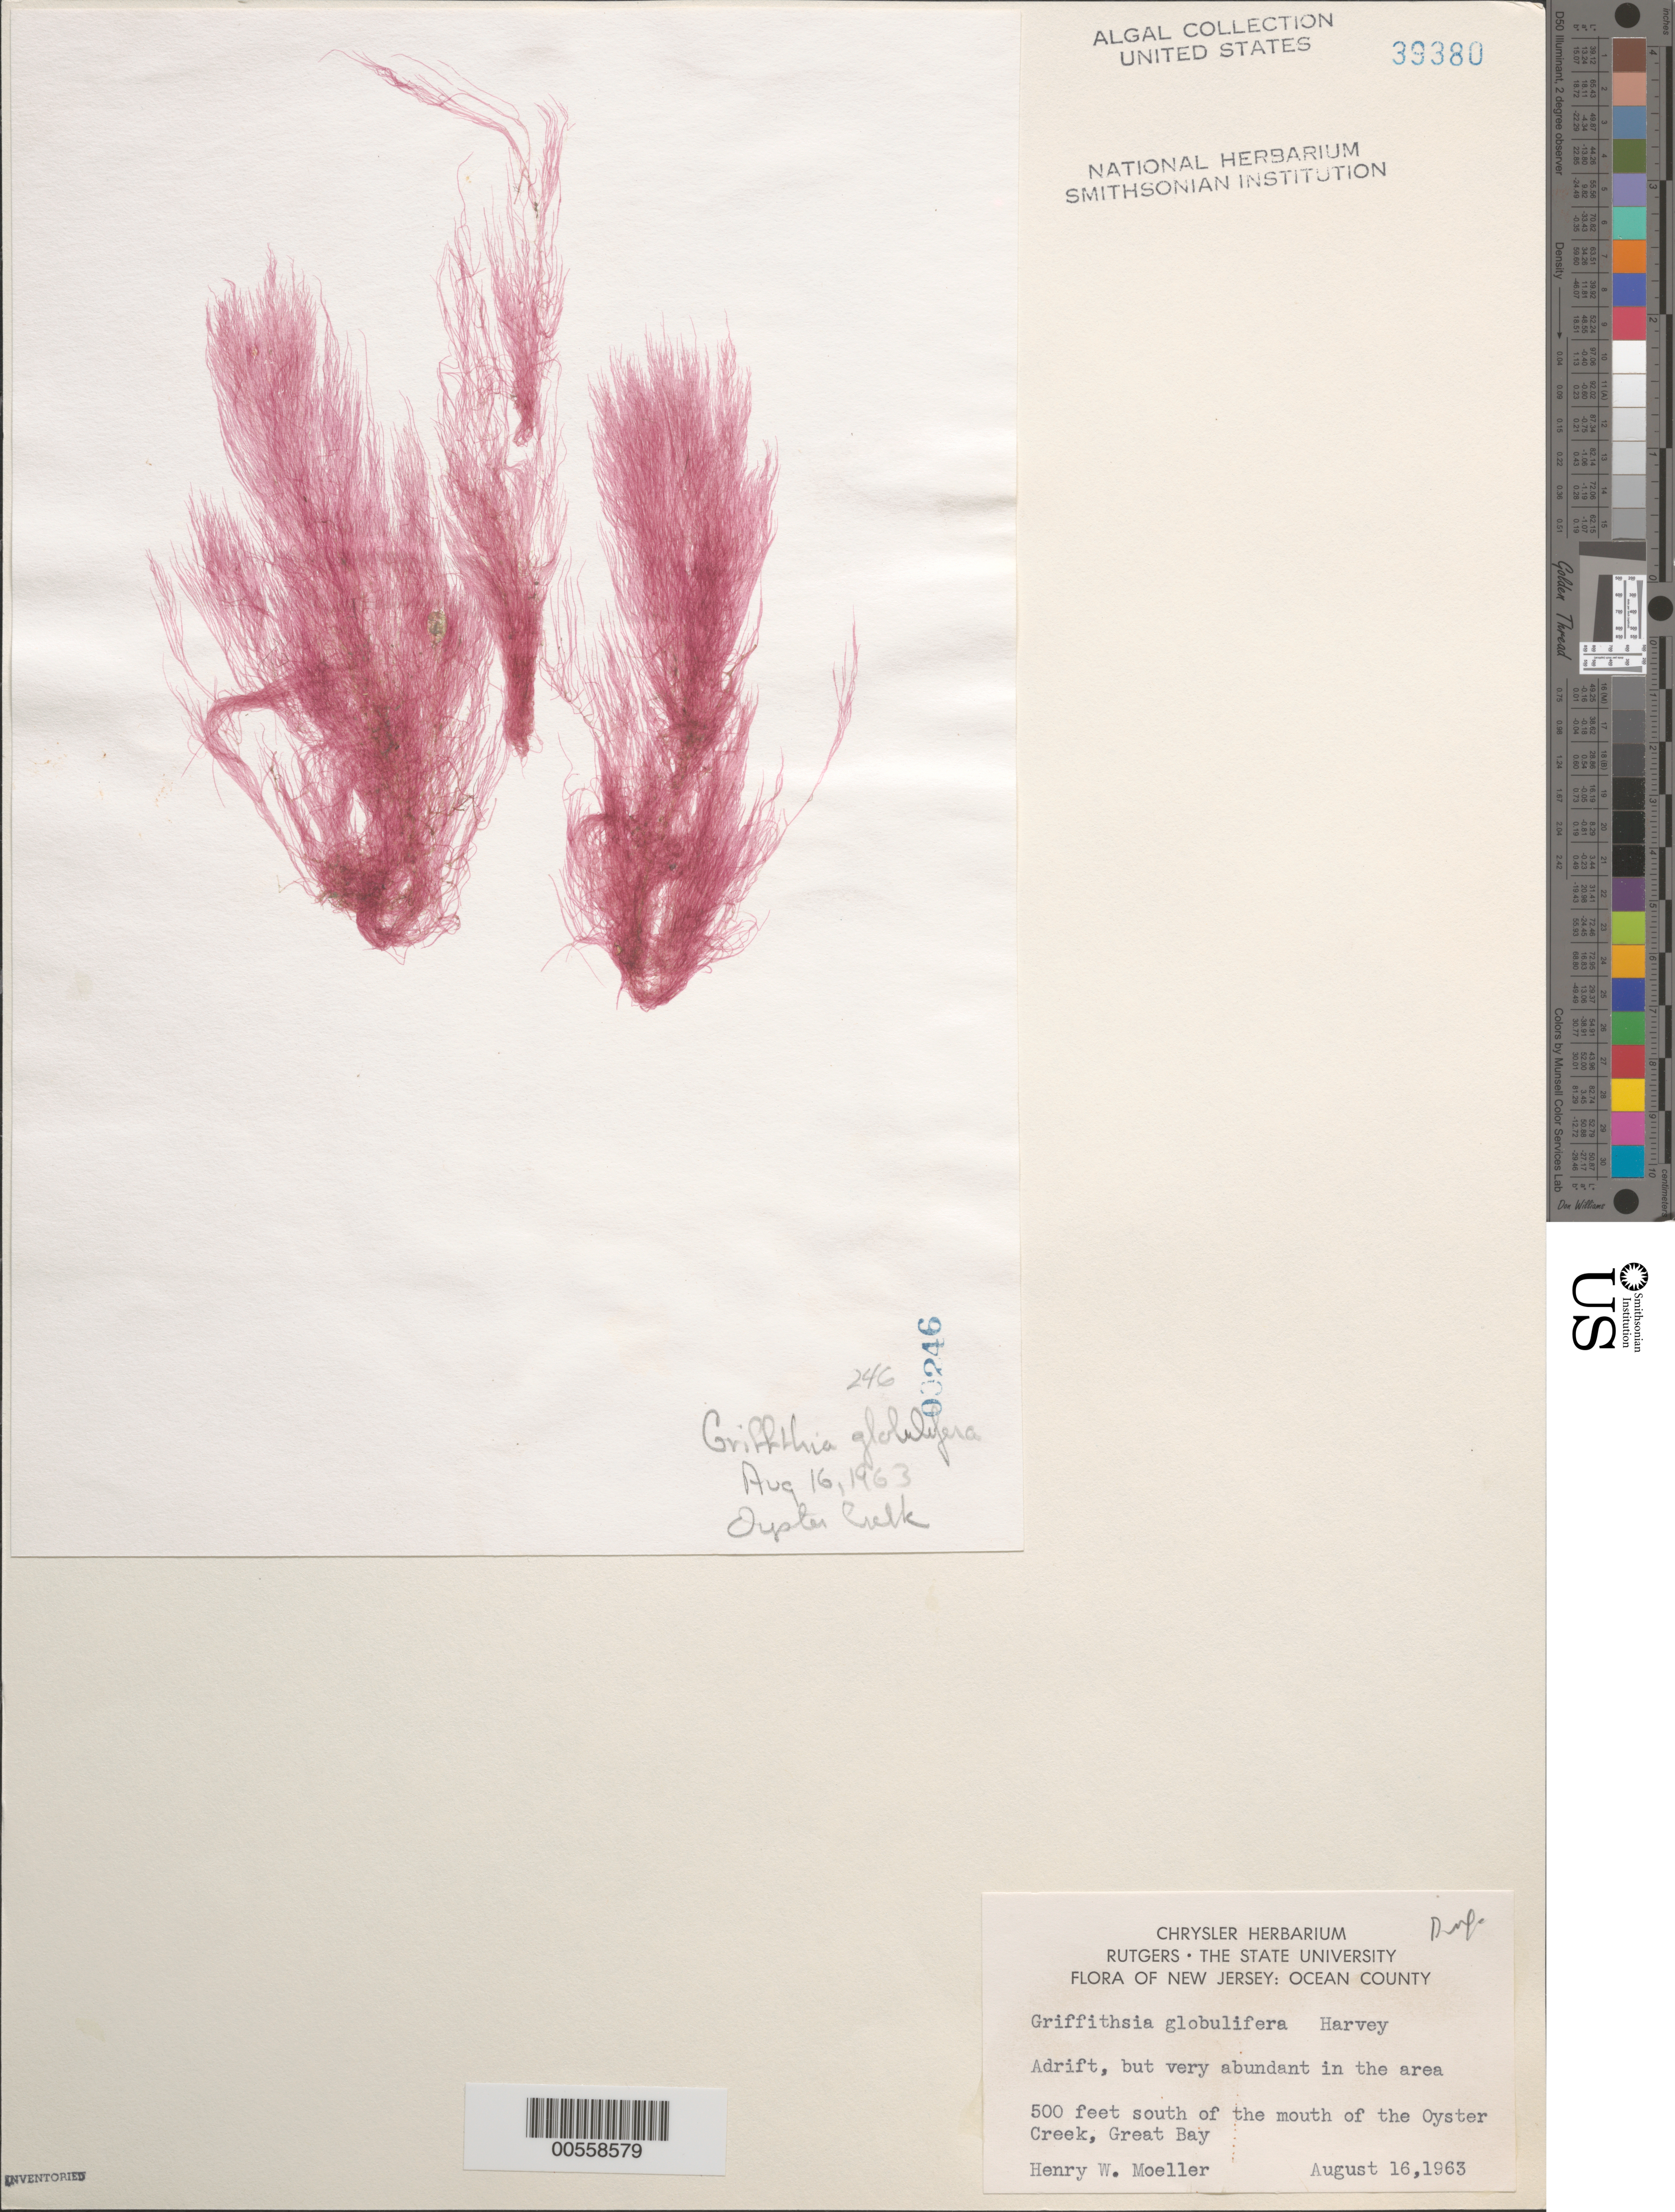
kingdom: Plantae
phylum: Rhodophyta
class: Florideophyceae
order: Ceramiales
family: Wrangeliaceae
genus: Griffithsia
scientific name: Griffithsia globulifera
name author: Harv. ex Kütz.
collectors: H. Moeller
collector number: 246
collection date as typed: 16 Aug 1963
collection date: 1963-08-16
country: United States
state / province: New Jersey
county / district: Ocean County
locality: Great Bay, south of Oyster Creek mouth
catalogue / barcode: US 39380